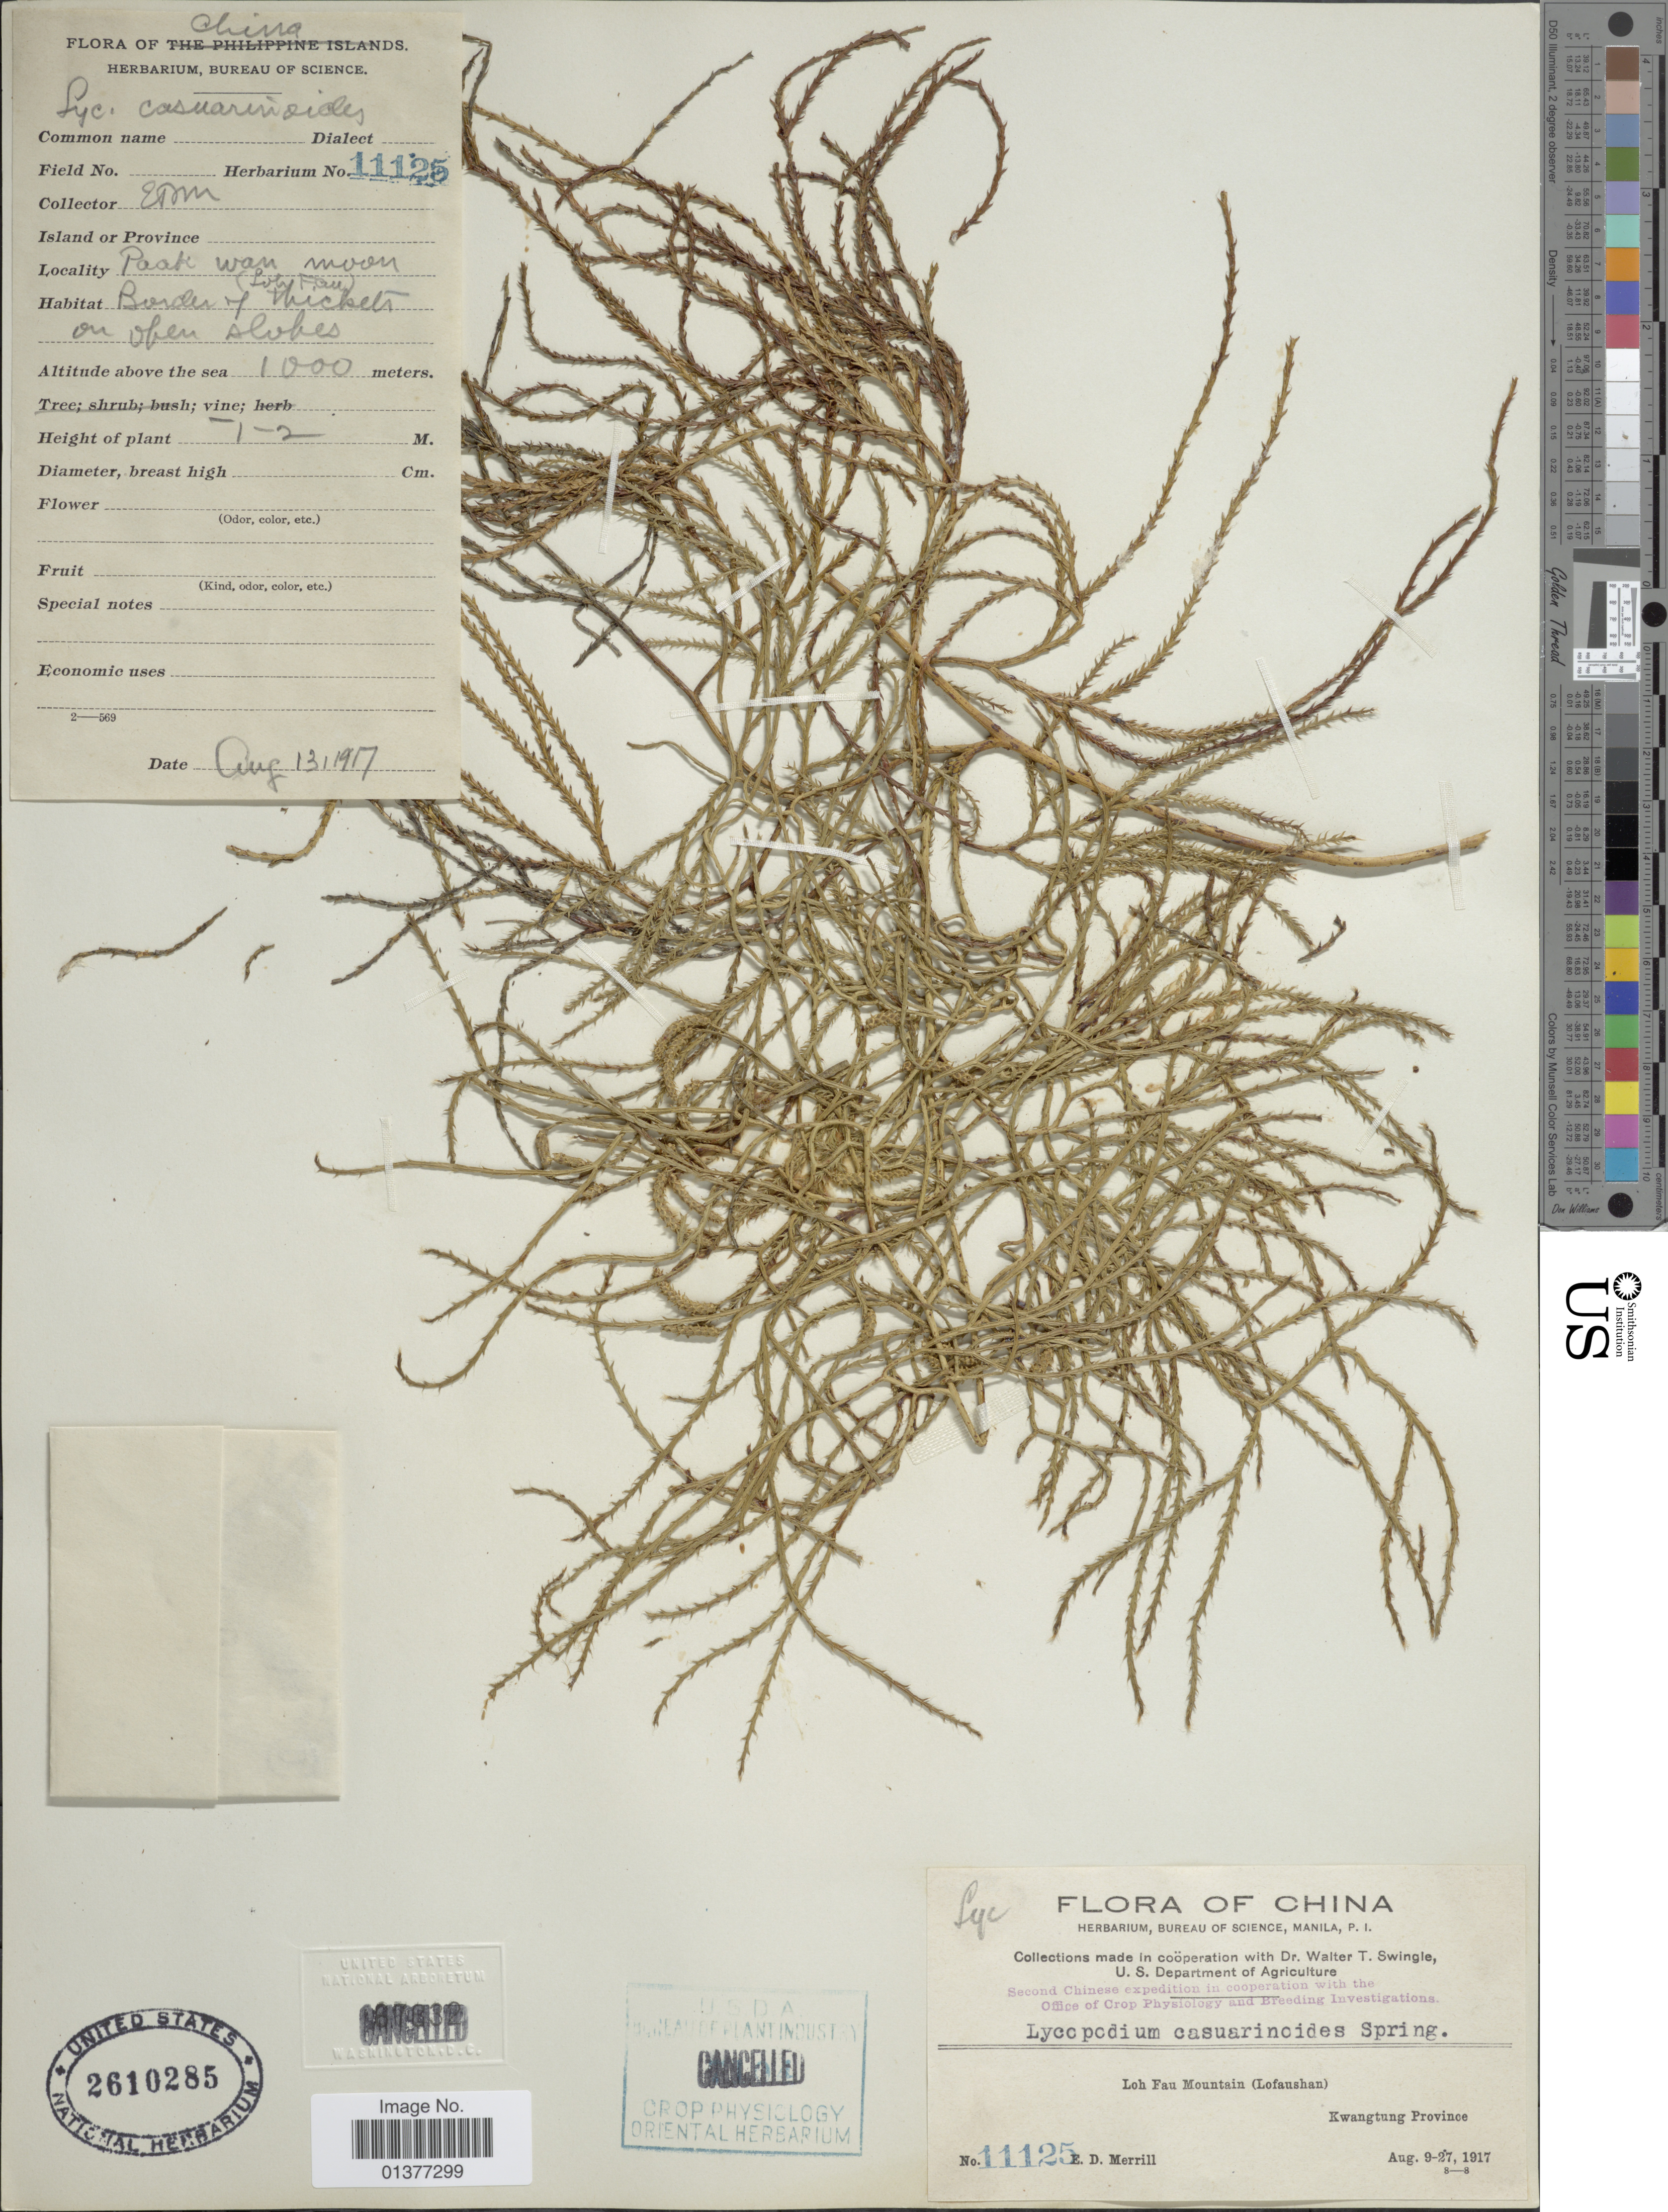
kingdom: Plantae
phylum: Tracheophyta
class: Lycopodiopsida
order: Lycopodiales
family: Lycopodiaceae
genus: Lycopodiastrum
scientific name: Lycopodiastrum casuarinoides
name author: (Spring) Holub ex R.D. Dixit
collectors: E. D. Merrill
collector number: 11125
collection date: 1917-08-09/1917-08-27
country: China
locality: Loh Fau Mountain(Lofaushan), Kwangtung Province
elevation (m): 1000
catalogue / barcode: US 2610285